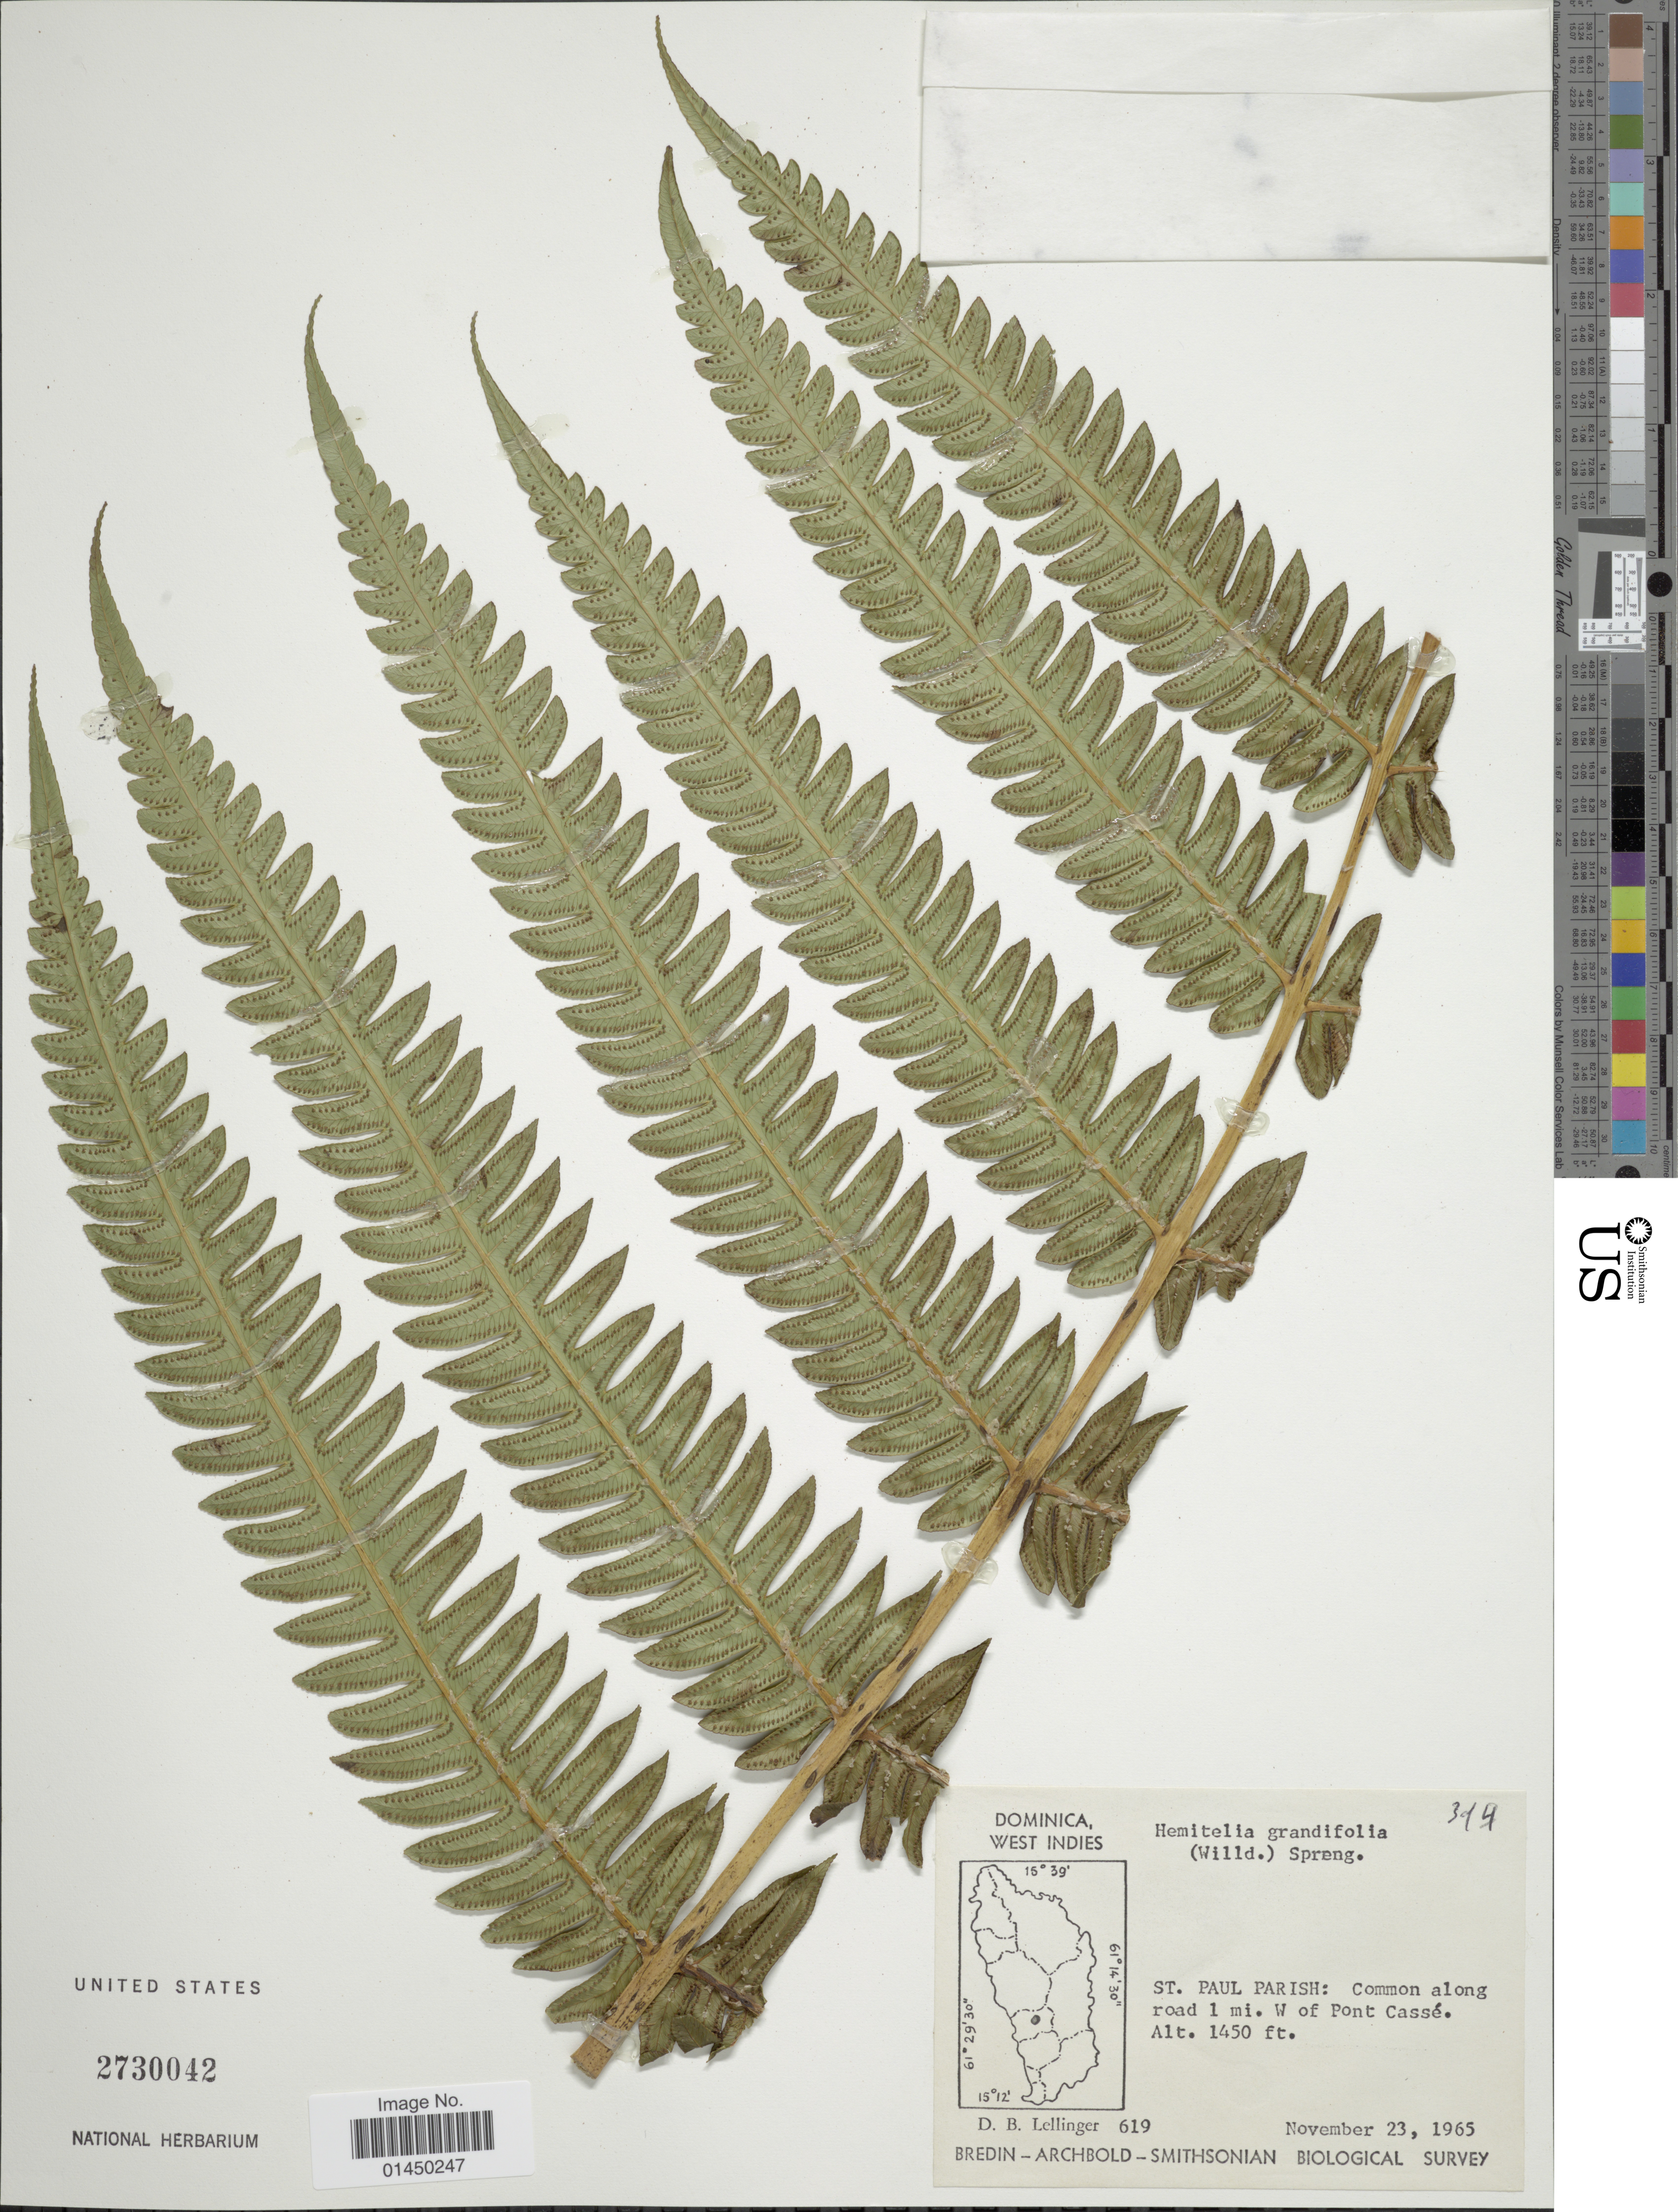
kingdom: Plantae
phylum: Tracheophyta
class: Polypodiopsida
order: Cyatheales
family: Cyatheaceae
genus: Cyathea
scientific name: Cyathea grandifolia var. grandifolia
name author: Willd.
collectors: D. B. Lellinger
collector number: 619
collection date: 1965-11-23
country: Dominica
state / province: St. Paul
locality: Common along road 1 mi. W of Pont Casse.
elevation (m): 442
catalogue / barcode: US 2730042